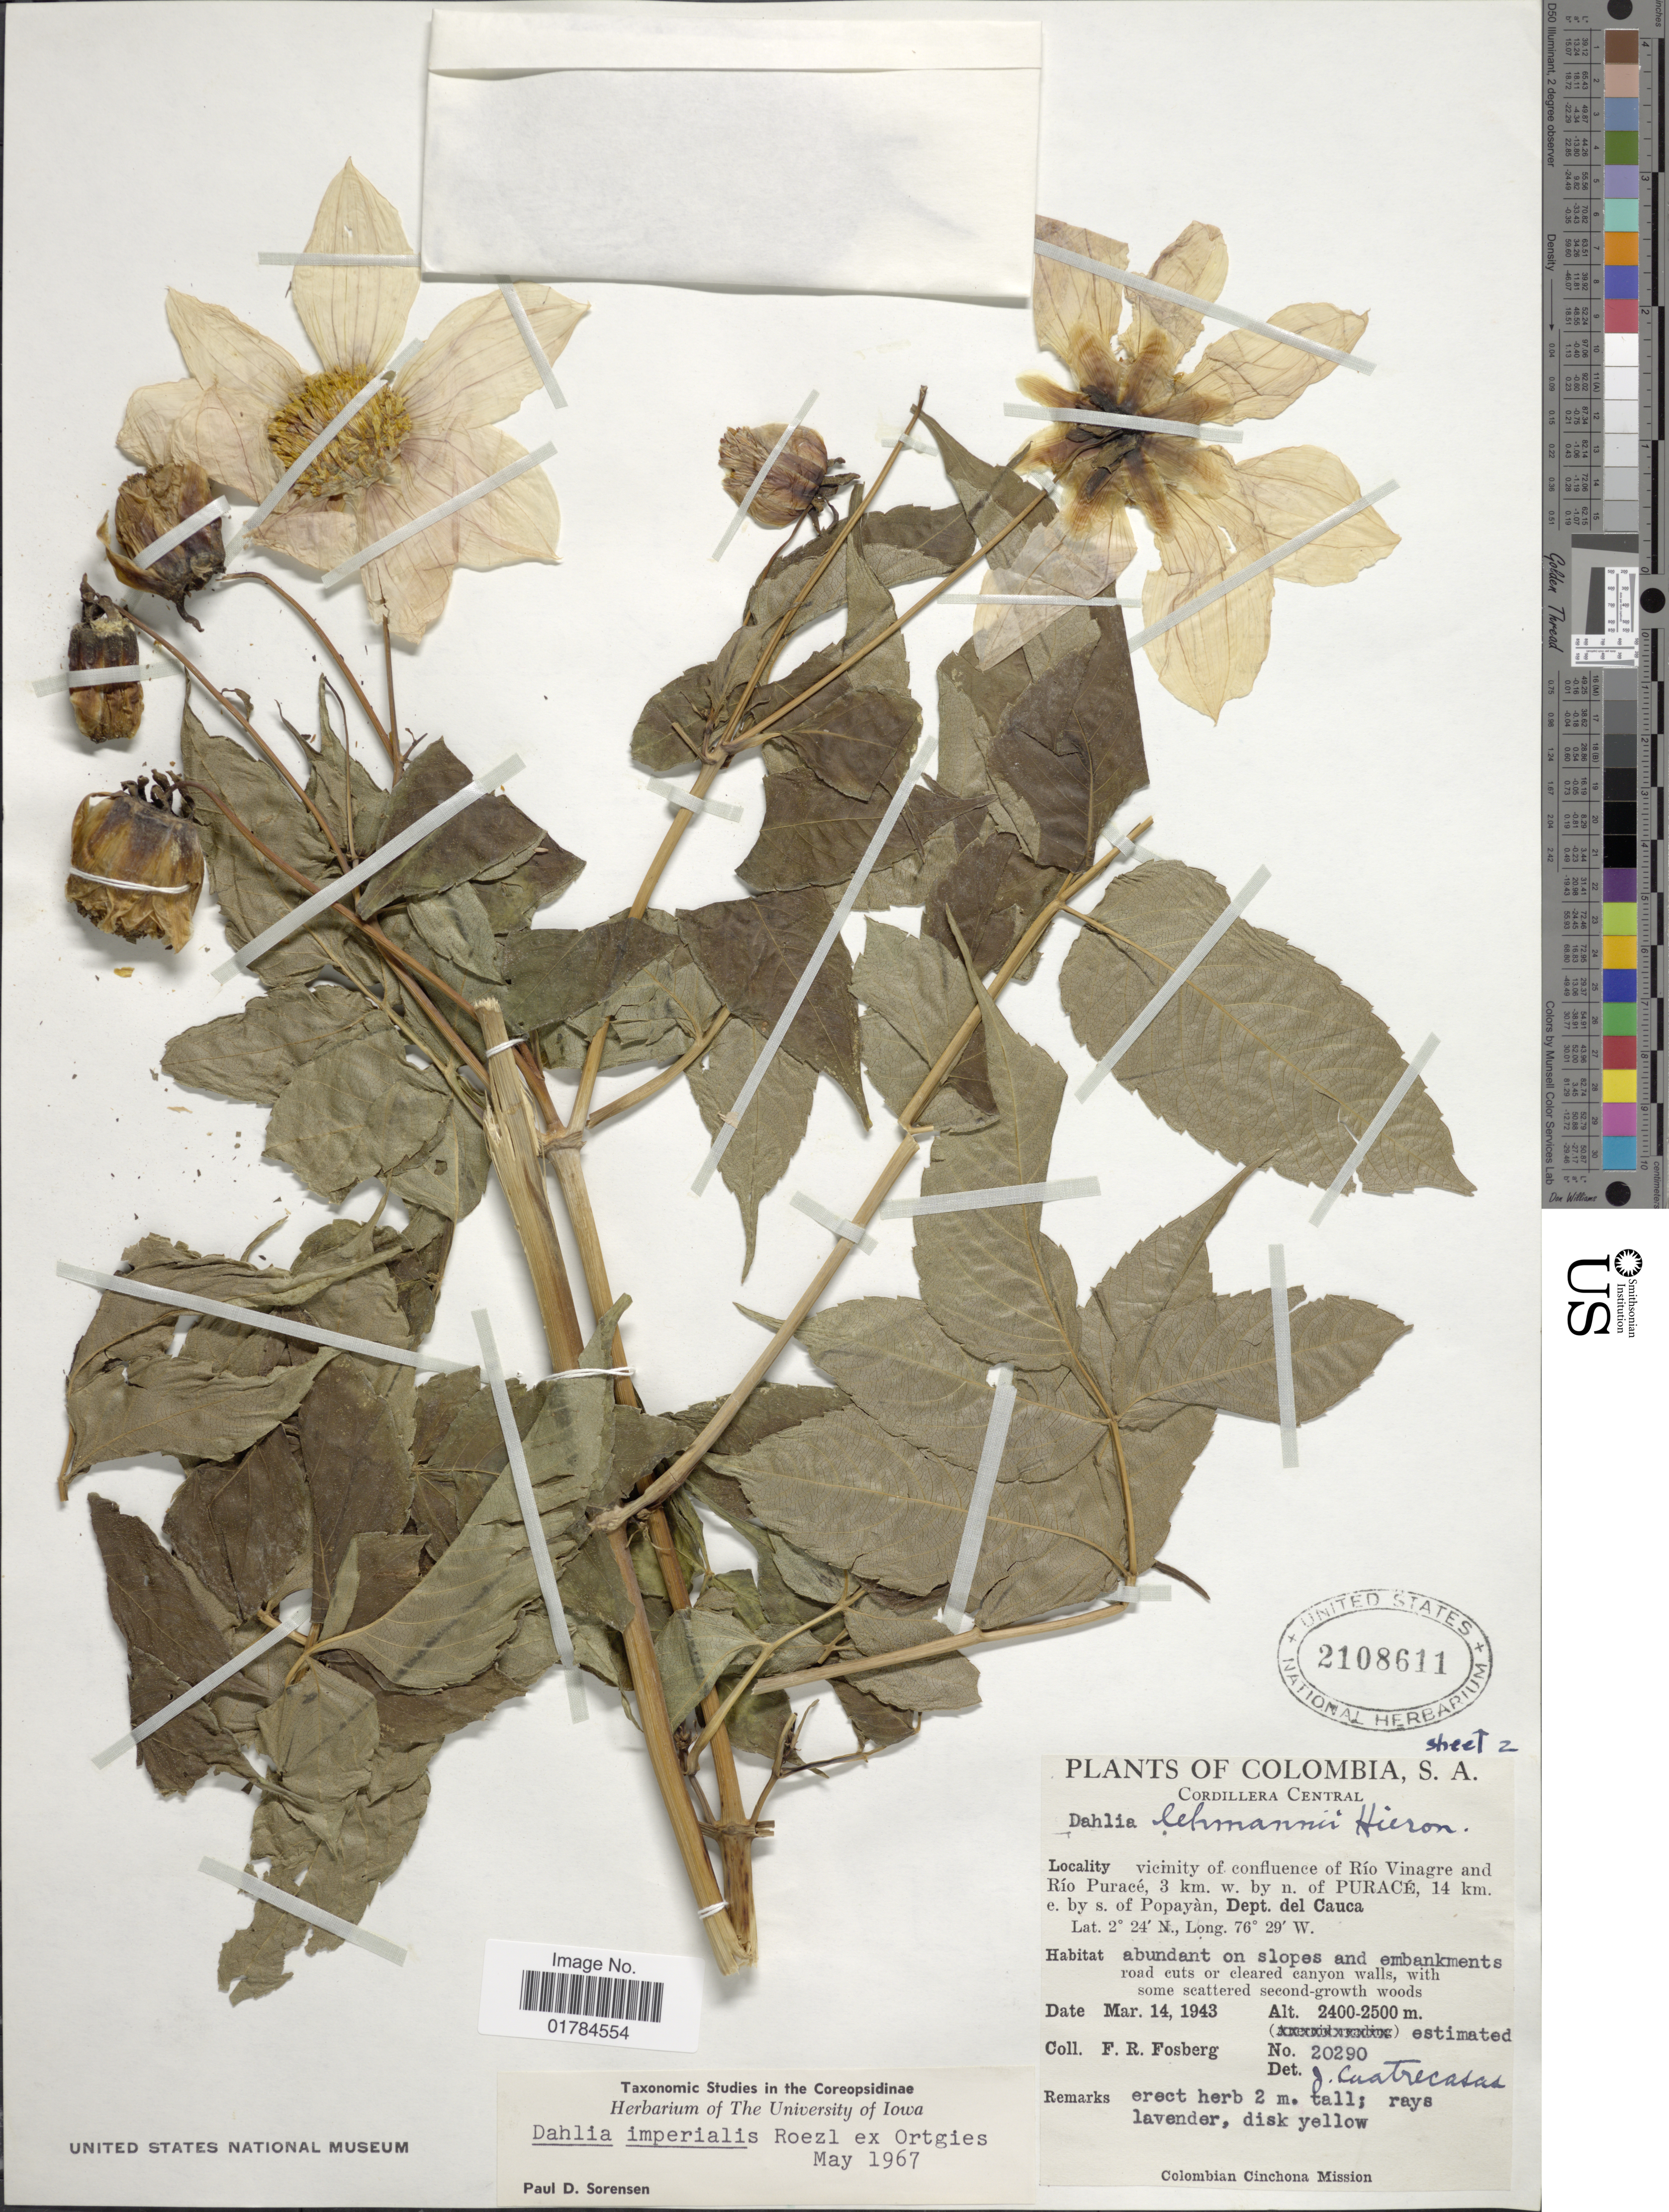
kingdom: Plantae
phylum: Tracheophyta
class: Magnoliopsida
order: Asterales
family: Asteraceae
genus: Dahlia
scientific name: Dahlia imperialis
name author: Roezl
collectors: F. R. Fosberg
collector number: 20290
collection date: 1943-03-14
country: Colombia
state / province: Cauca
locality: Cordillera Central, vicinity of confluence of Rio Vinagre and Rio Purace, 3 km. w. by n. of Purace, 14 km. e by s. of Popayan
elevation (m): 2400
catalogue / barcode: US 2108611